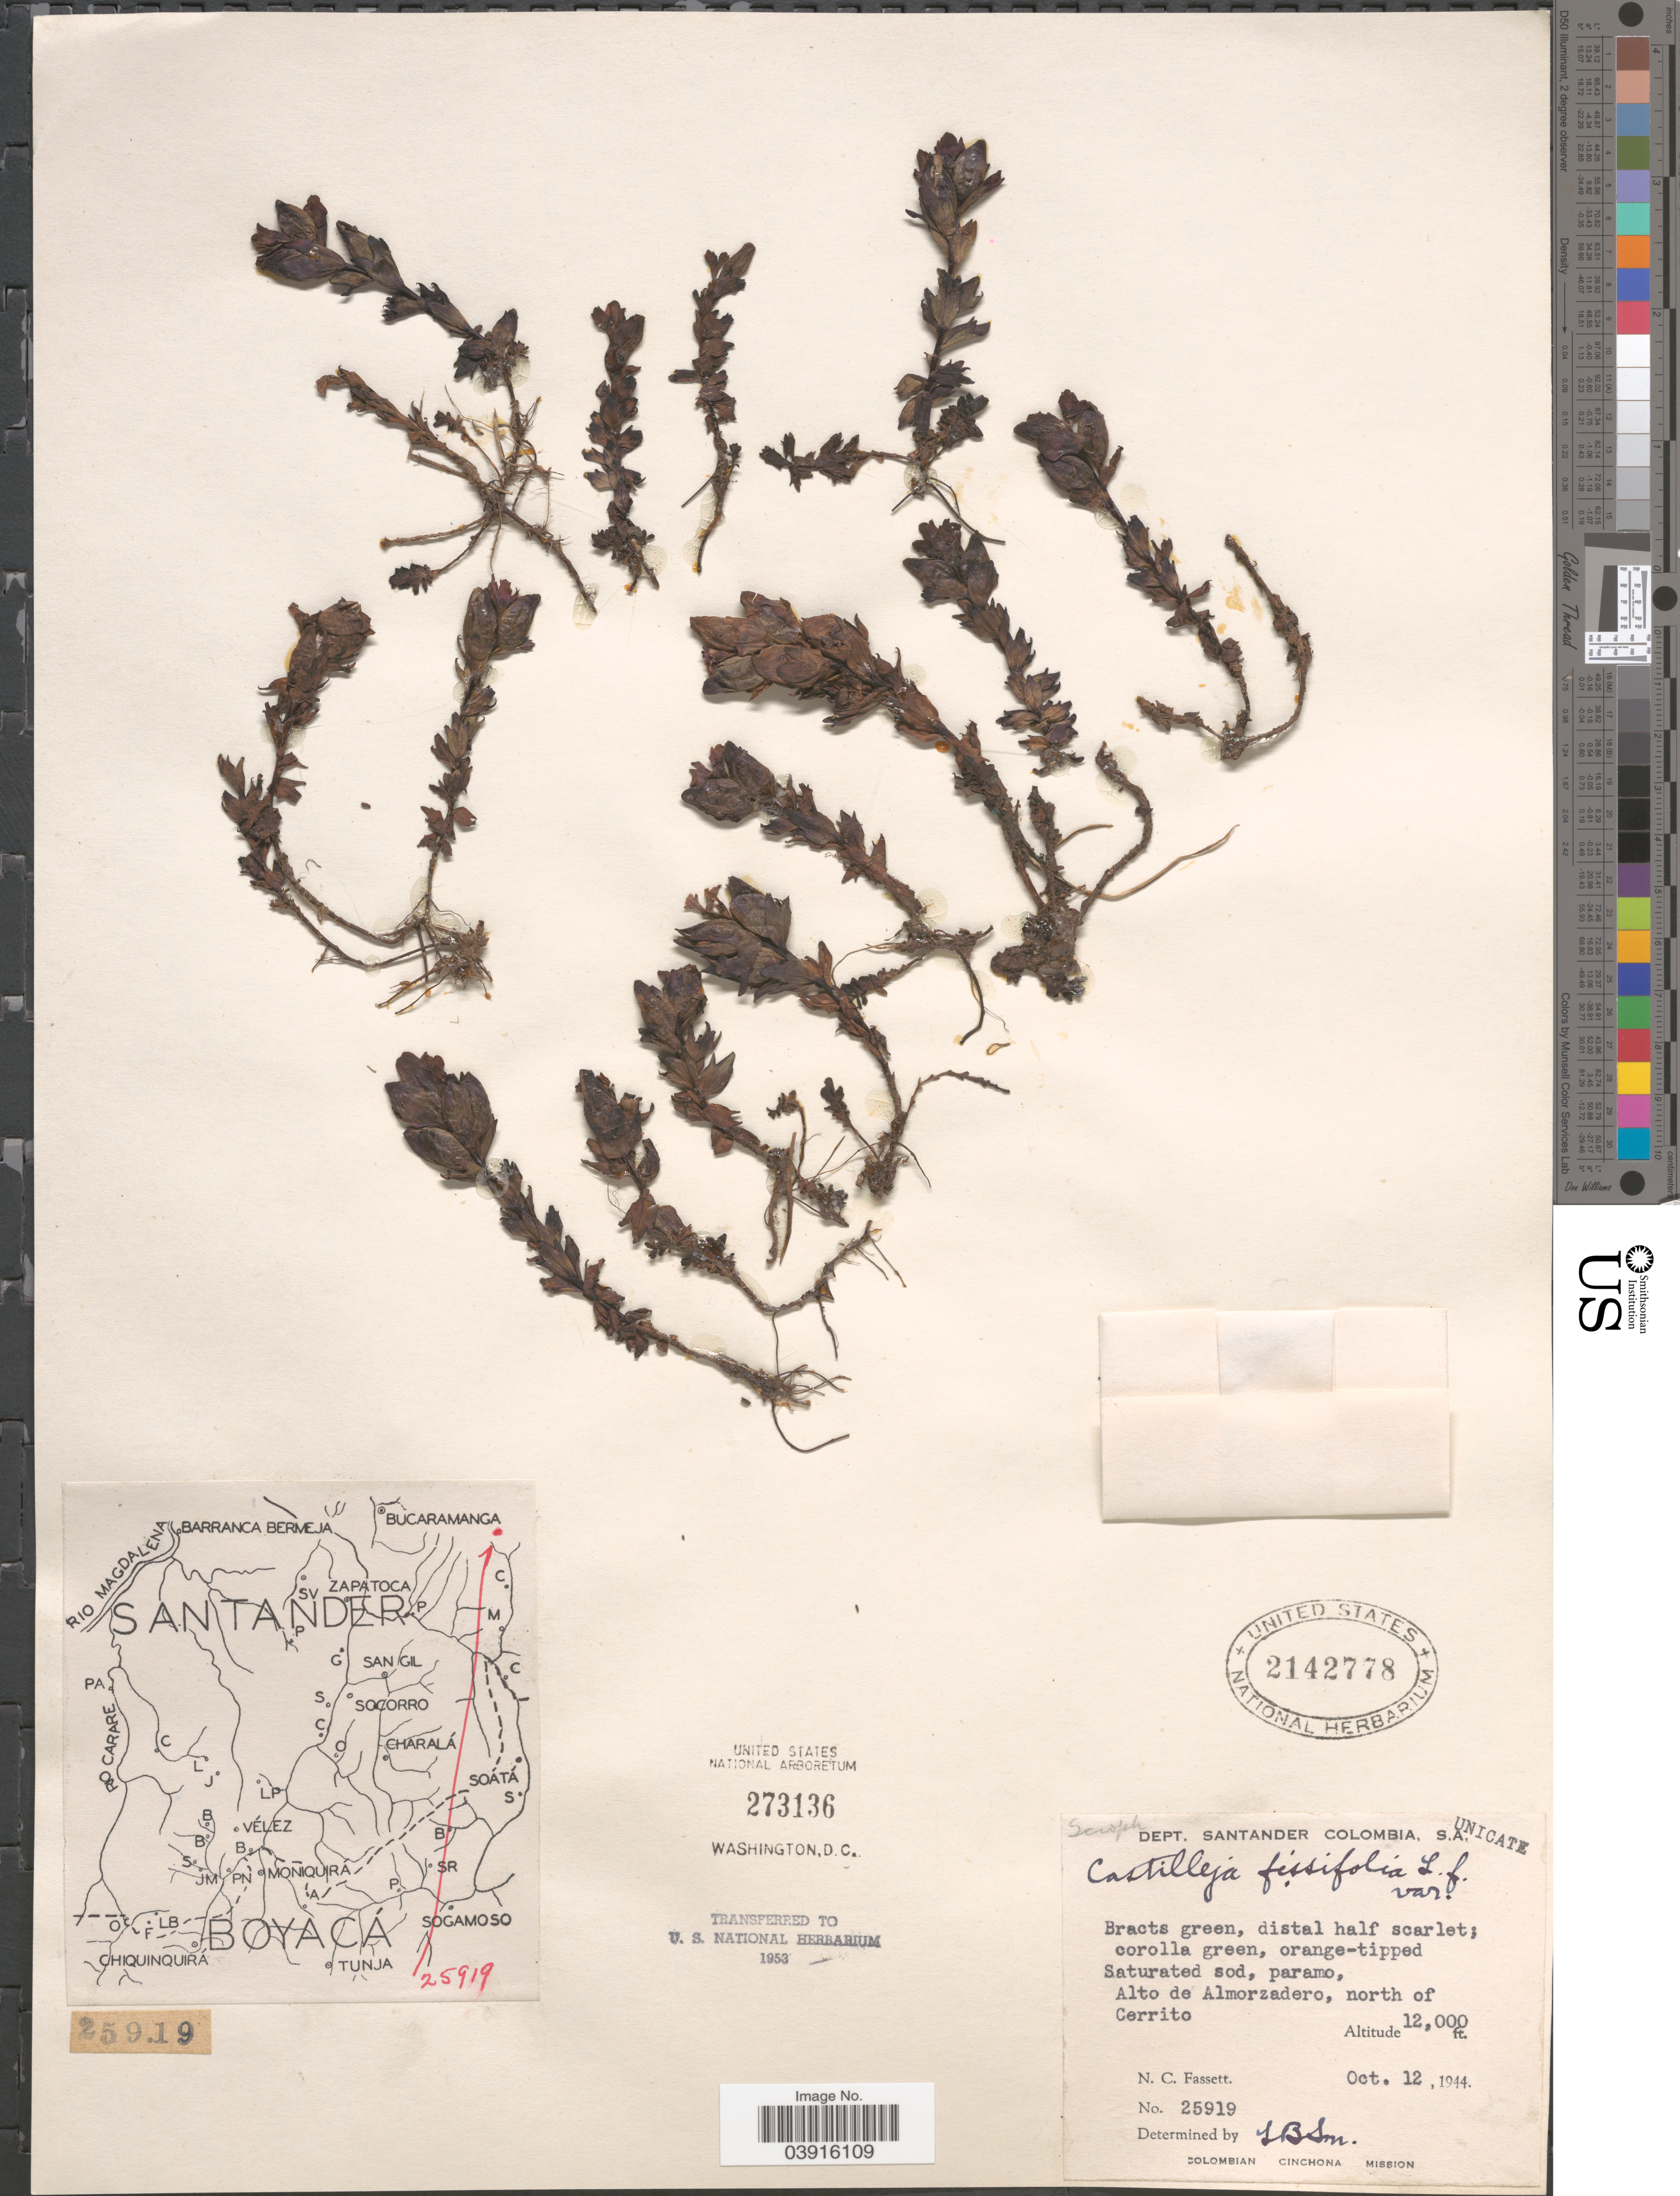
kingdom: Plantae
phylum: Tracheophyta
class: Magnoliopsida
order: Lamiales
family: Orobanchaceae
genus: Castilleja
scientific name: Castilleja fissifolia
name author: L. f.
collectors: N. C. Fassett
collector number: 25919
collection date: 1944-10-12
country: Colombia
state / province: Santander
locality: Dept. Santander. Alto de Almorzadero, north of Cerrito.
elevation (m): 3658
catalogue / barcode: US 2142778